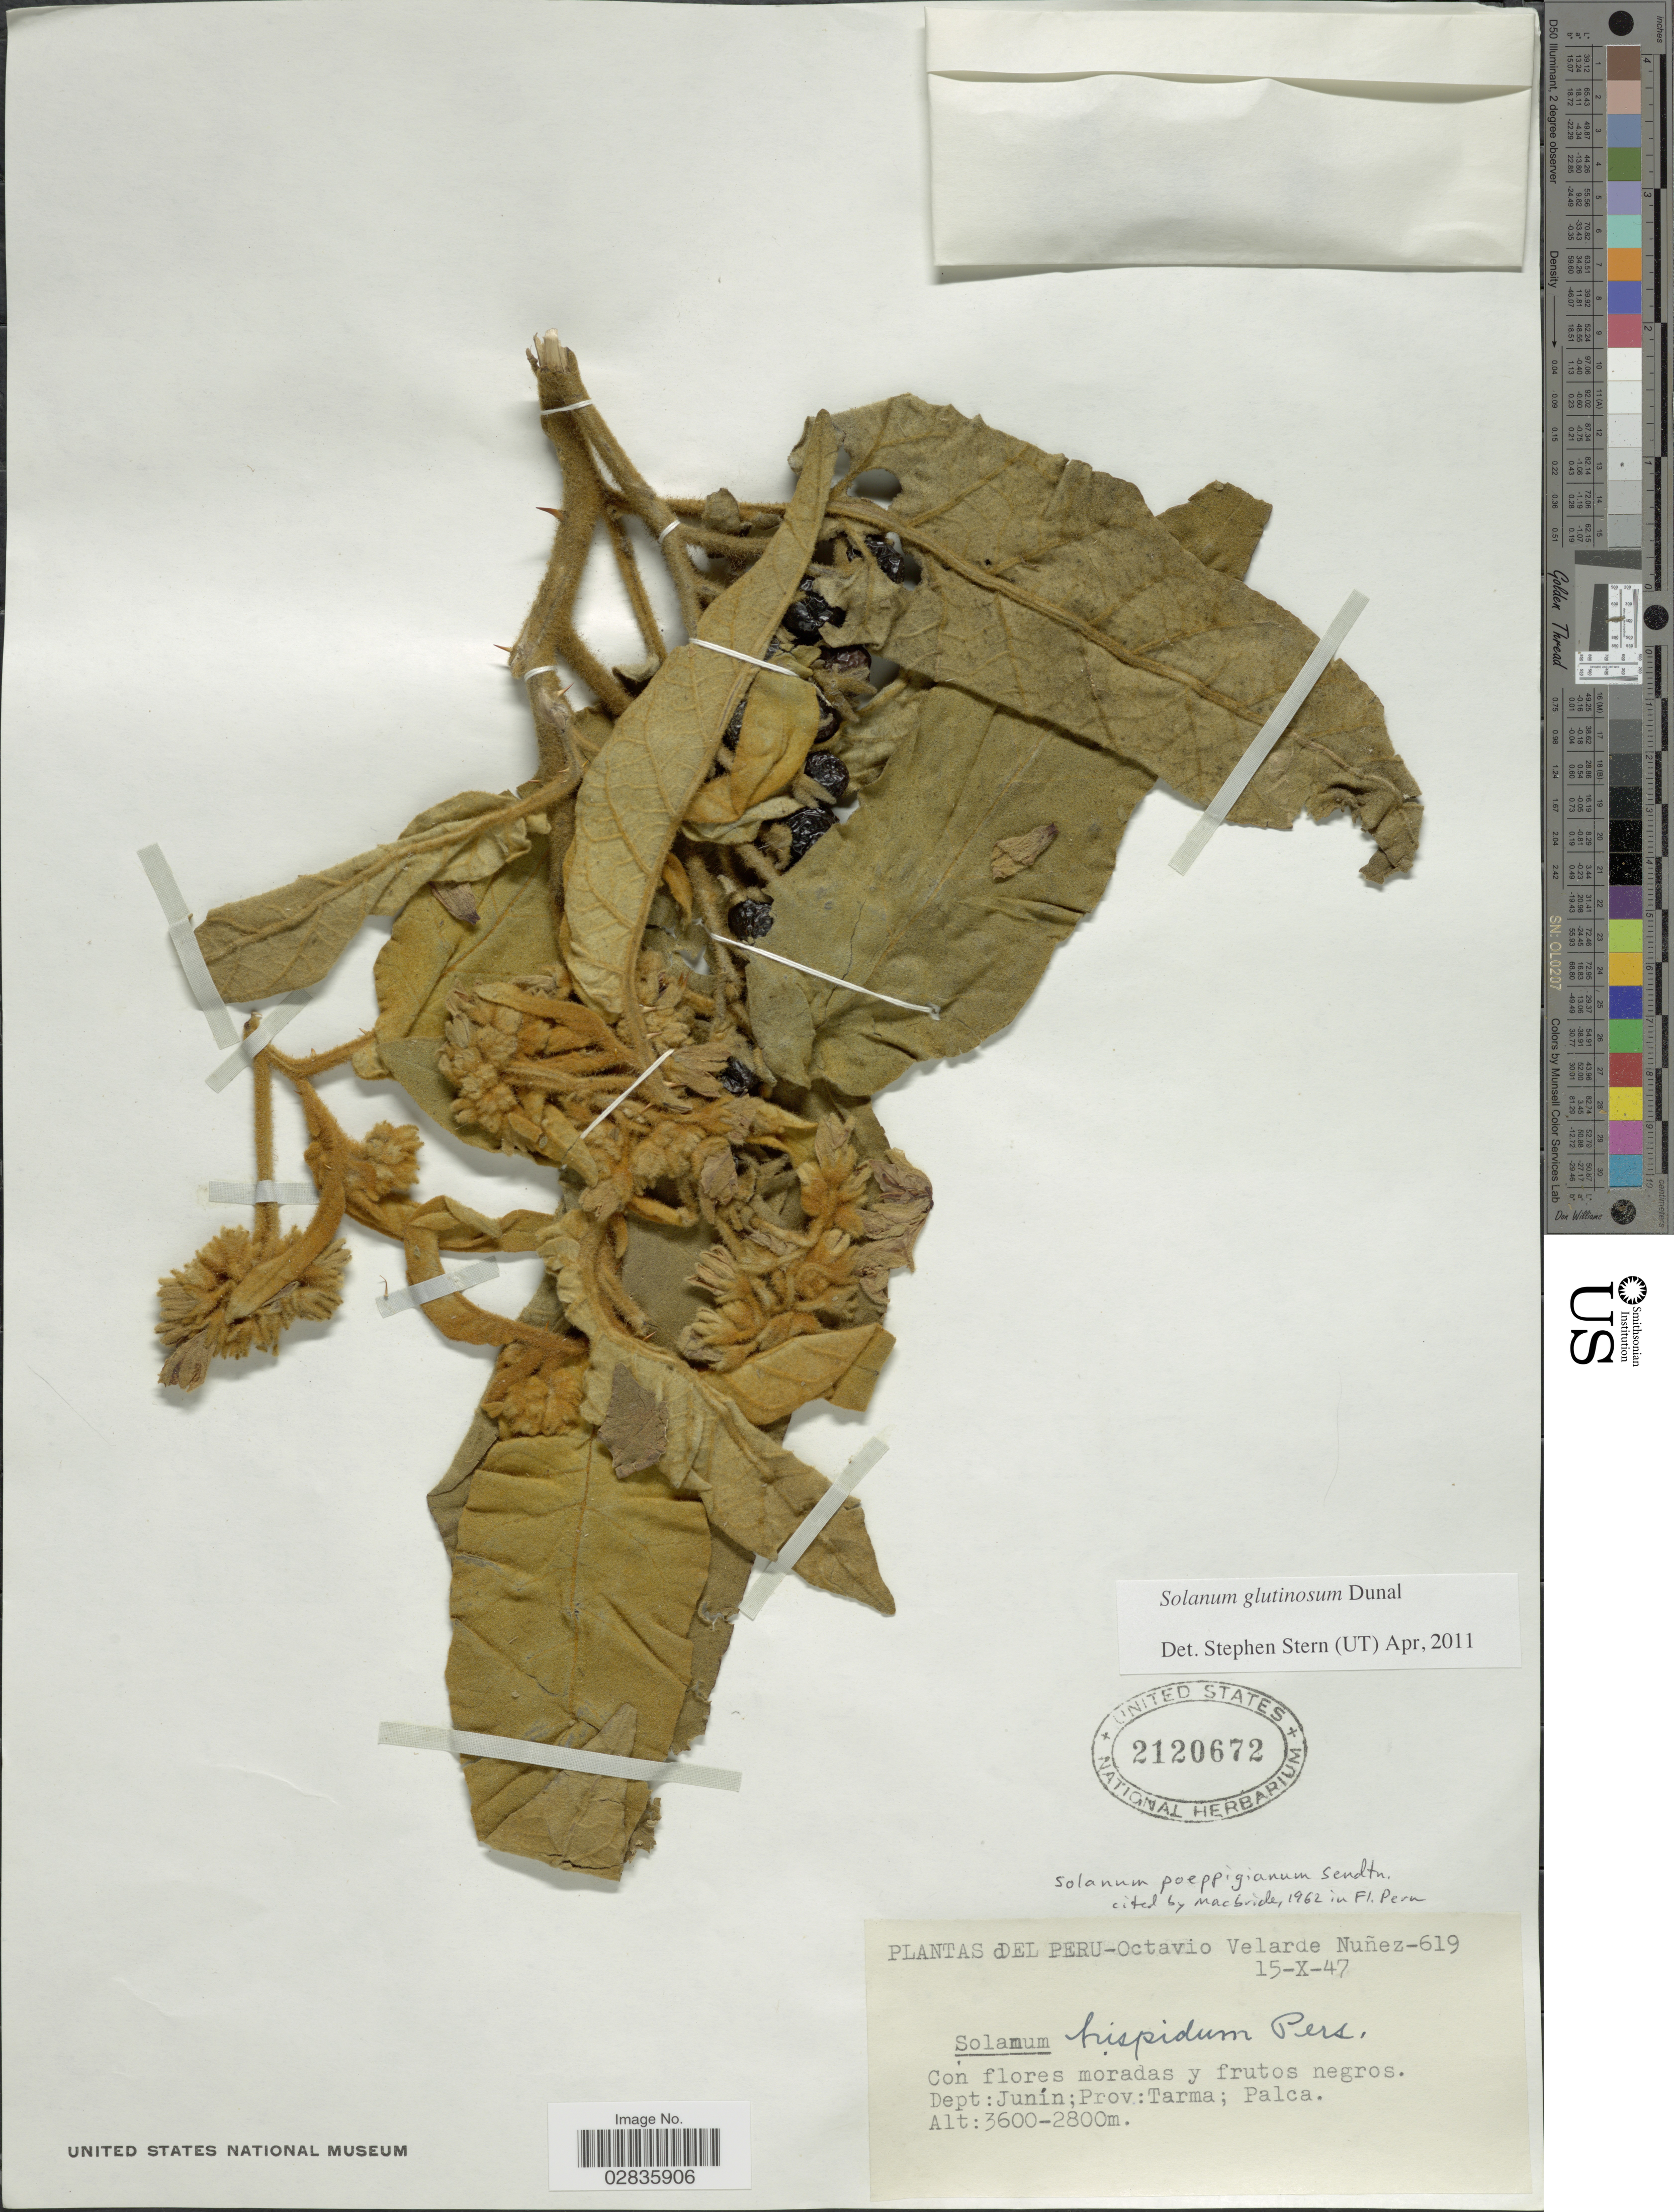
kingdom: Plantae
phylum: Tracheophyta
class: Magnoliopsida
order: Solanales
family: Solanaceae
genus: Solanum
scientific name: Solanum glutinosum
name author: Dunal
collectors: O. Velarde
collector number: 619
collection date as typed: Transcribed d/m/y: 15/10/47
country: Peru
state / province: Junín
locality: Dept: Junín; Prov: Tarma; Palca.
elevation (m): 2800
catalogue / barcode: US 2120672